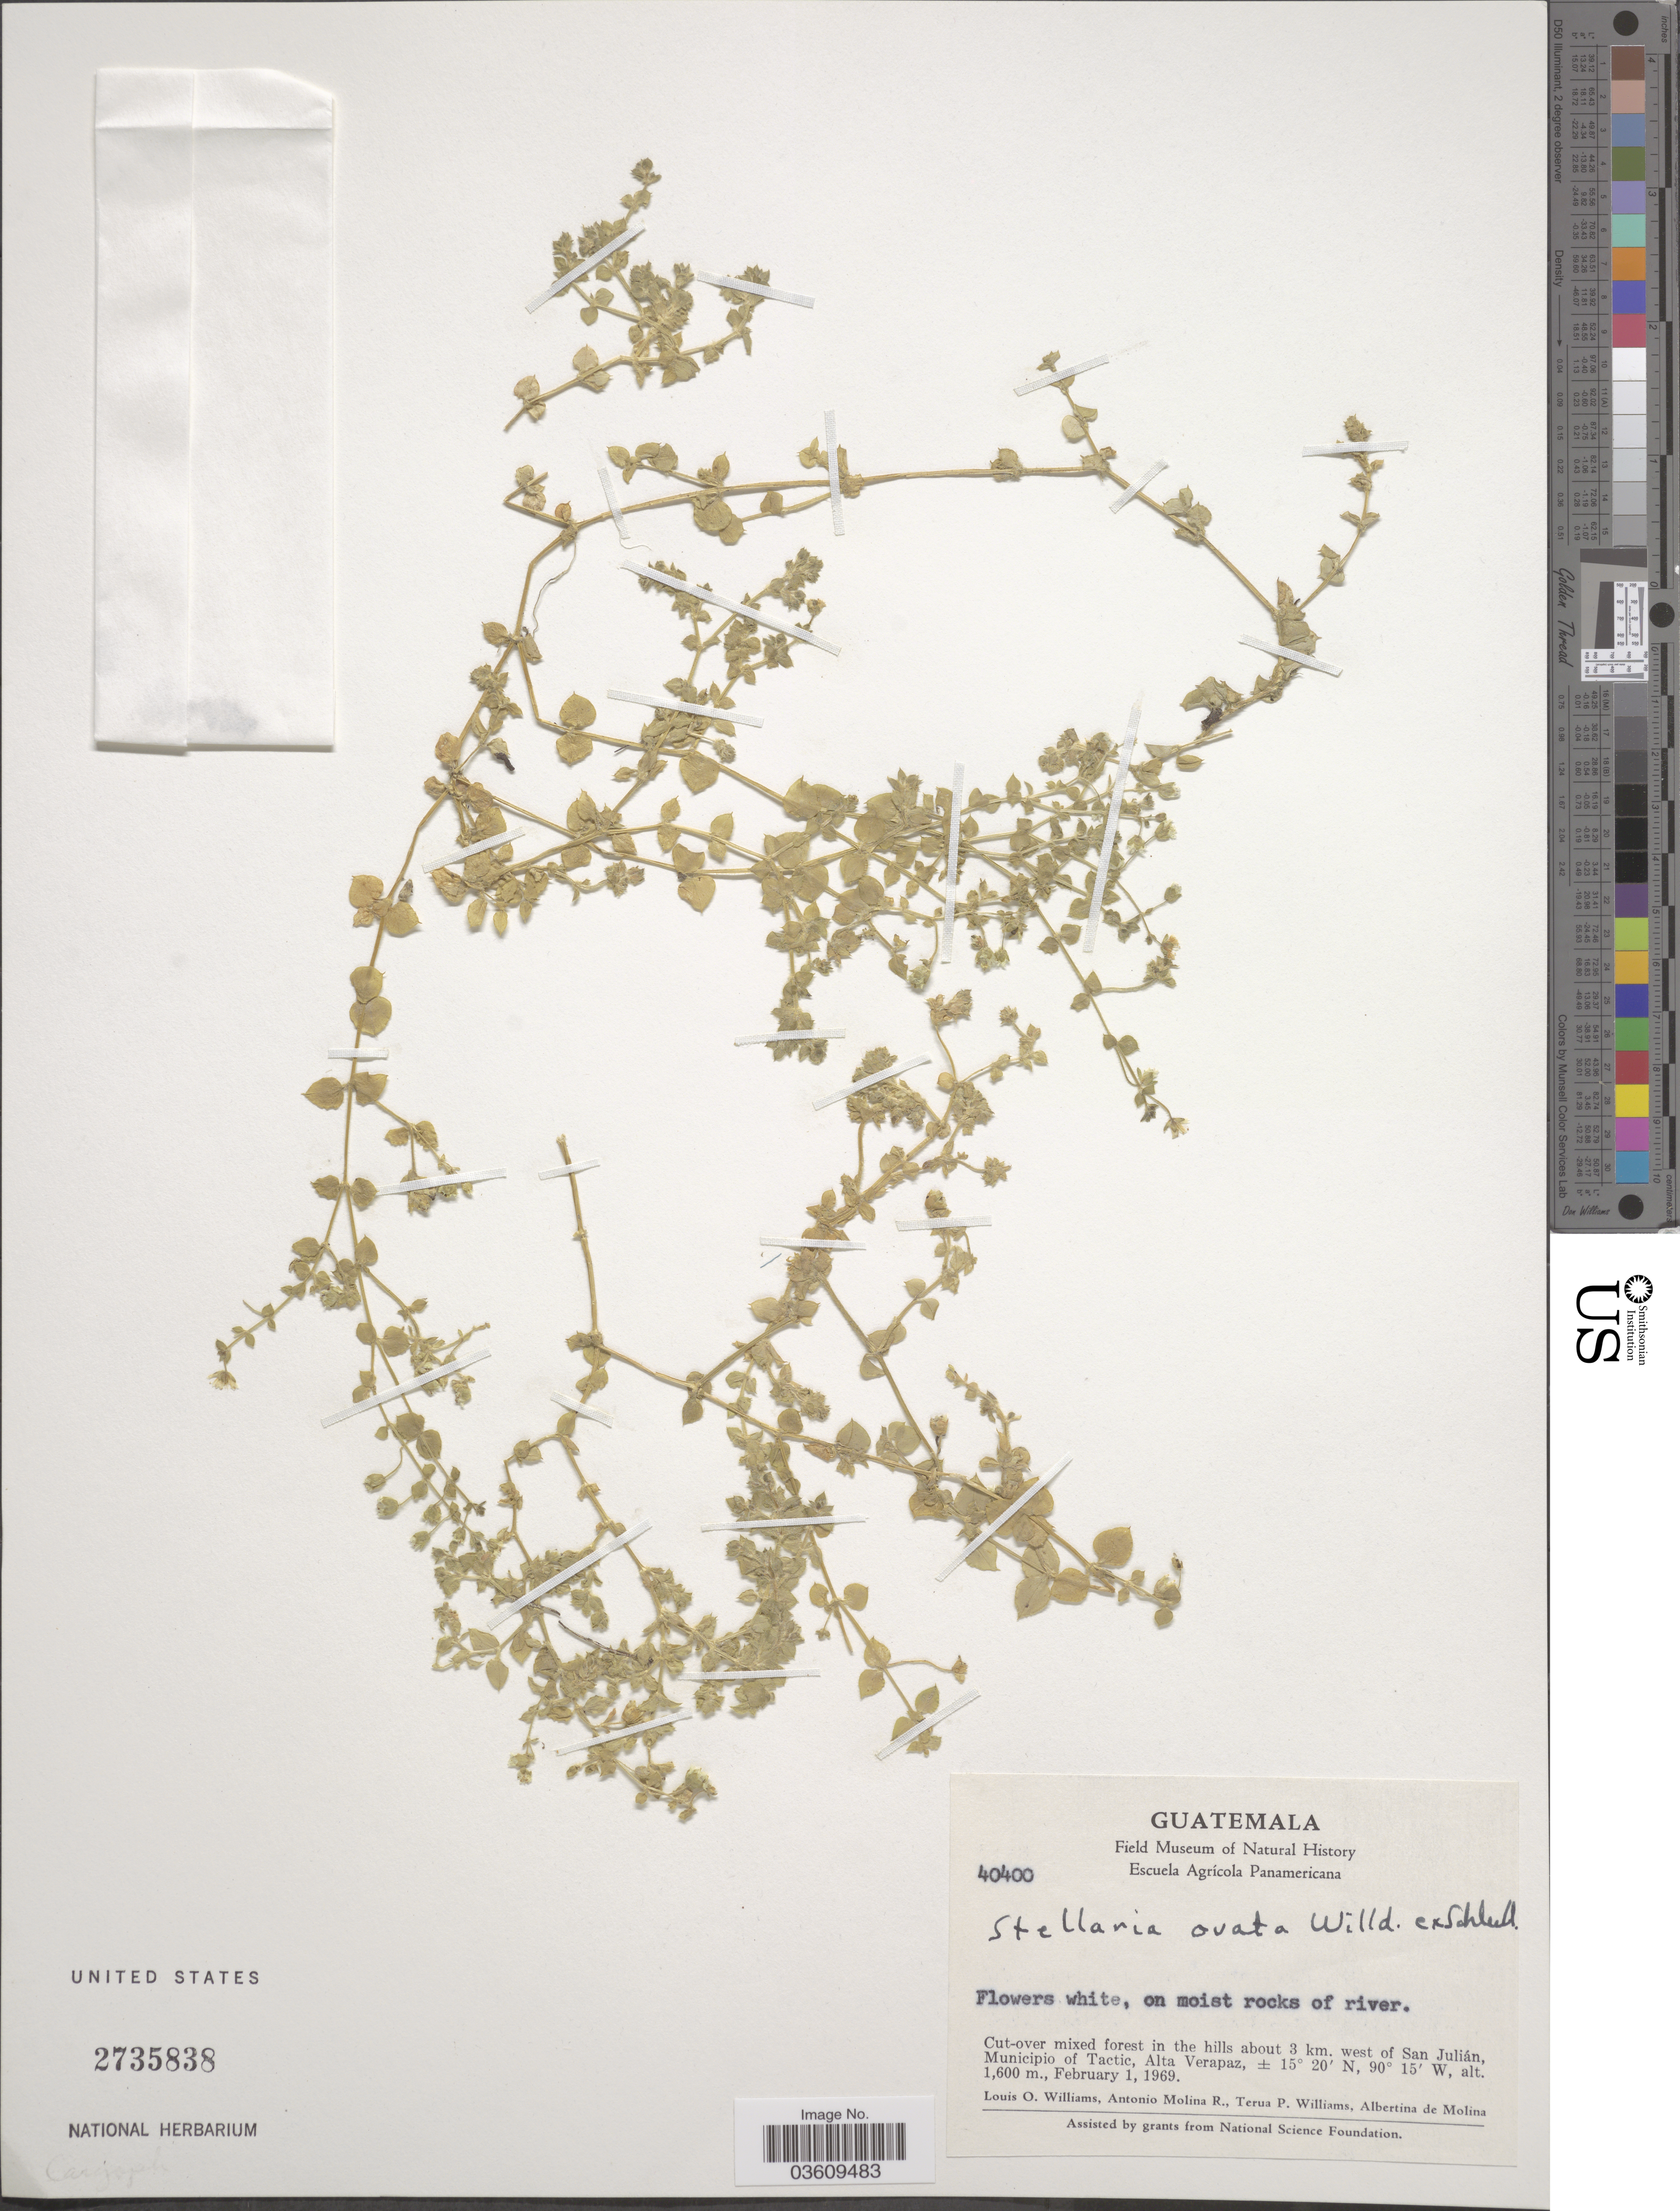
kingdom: Plantae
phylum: Tracheophyta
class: Magnoliopsida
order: Caryophyllales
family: Caryophyllaceae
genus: Stellaria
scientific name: Stellaria ovata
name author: Willd.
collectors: L. O. Williams, A. Molina R., T. Williams & A. R. Molina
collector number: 40400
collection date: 1969-02-01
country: Guatemala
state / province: Alta Verapaz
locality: Cut-over mixed forest in the hills about 3 km. west of San Julián, Municipio of Tactic.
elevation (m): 1600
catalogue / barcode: US 2735838